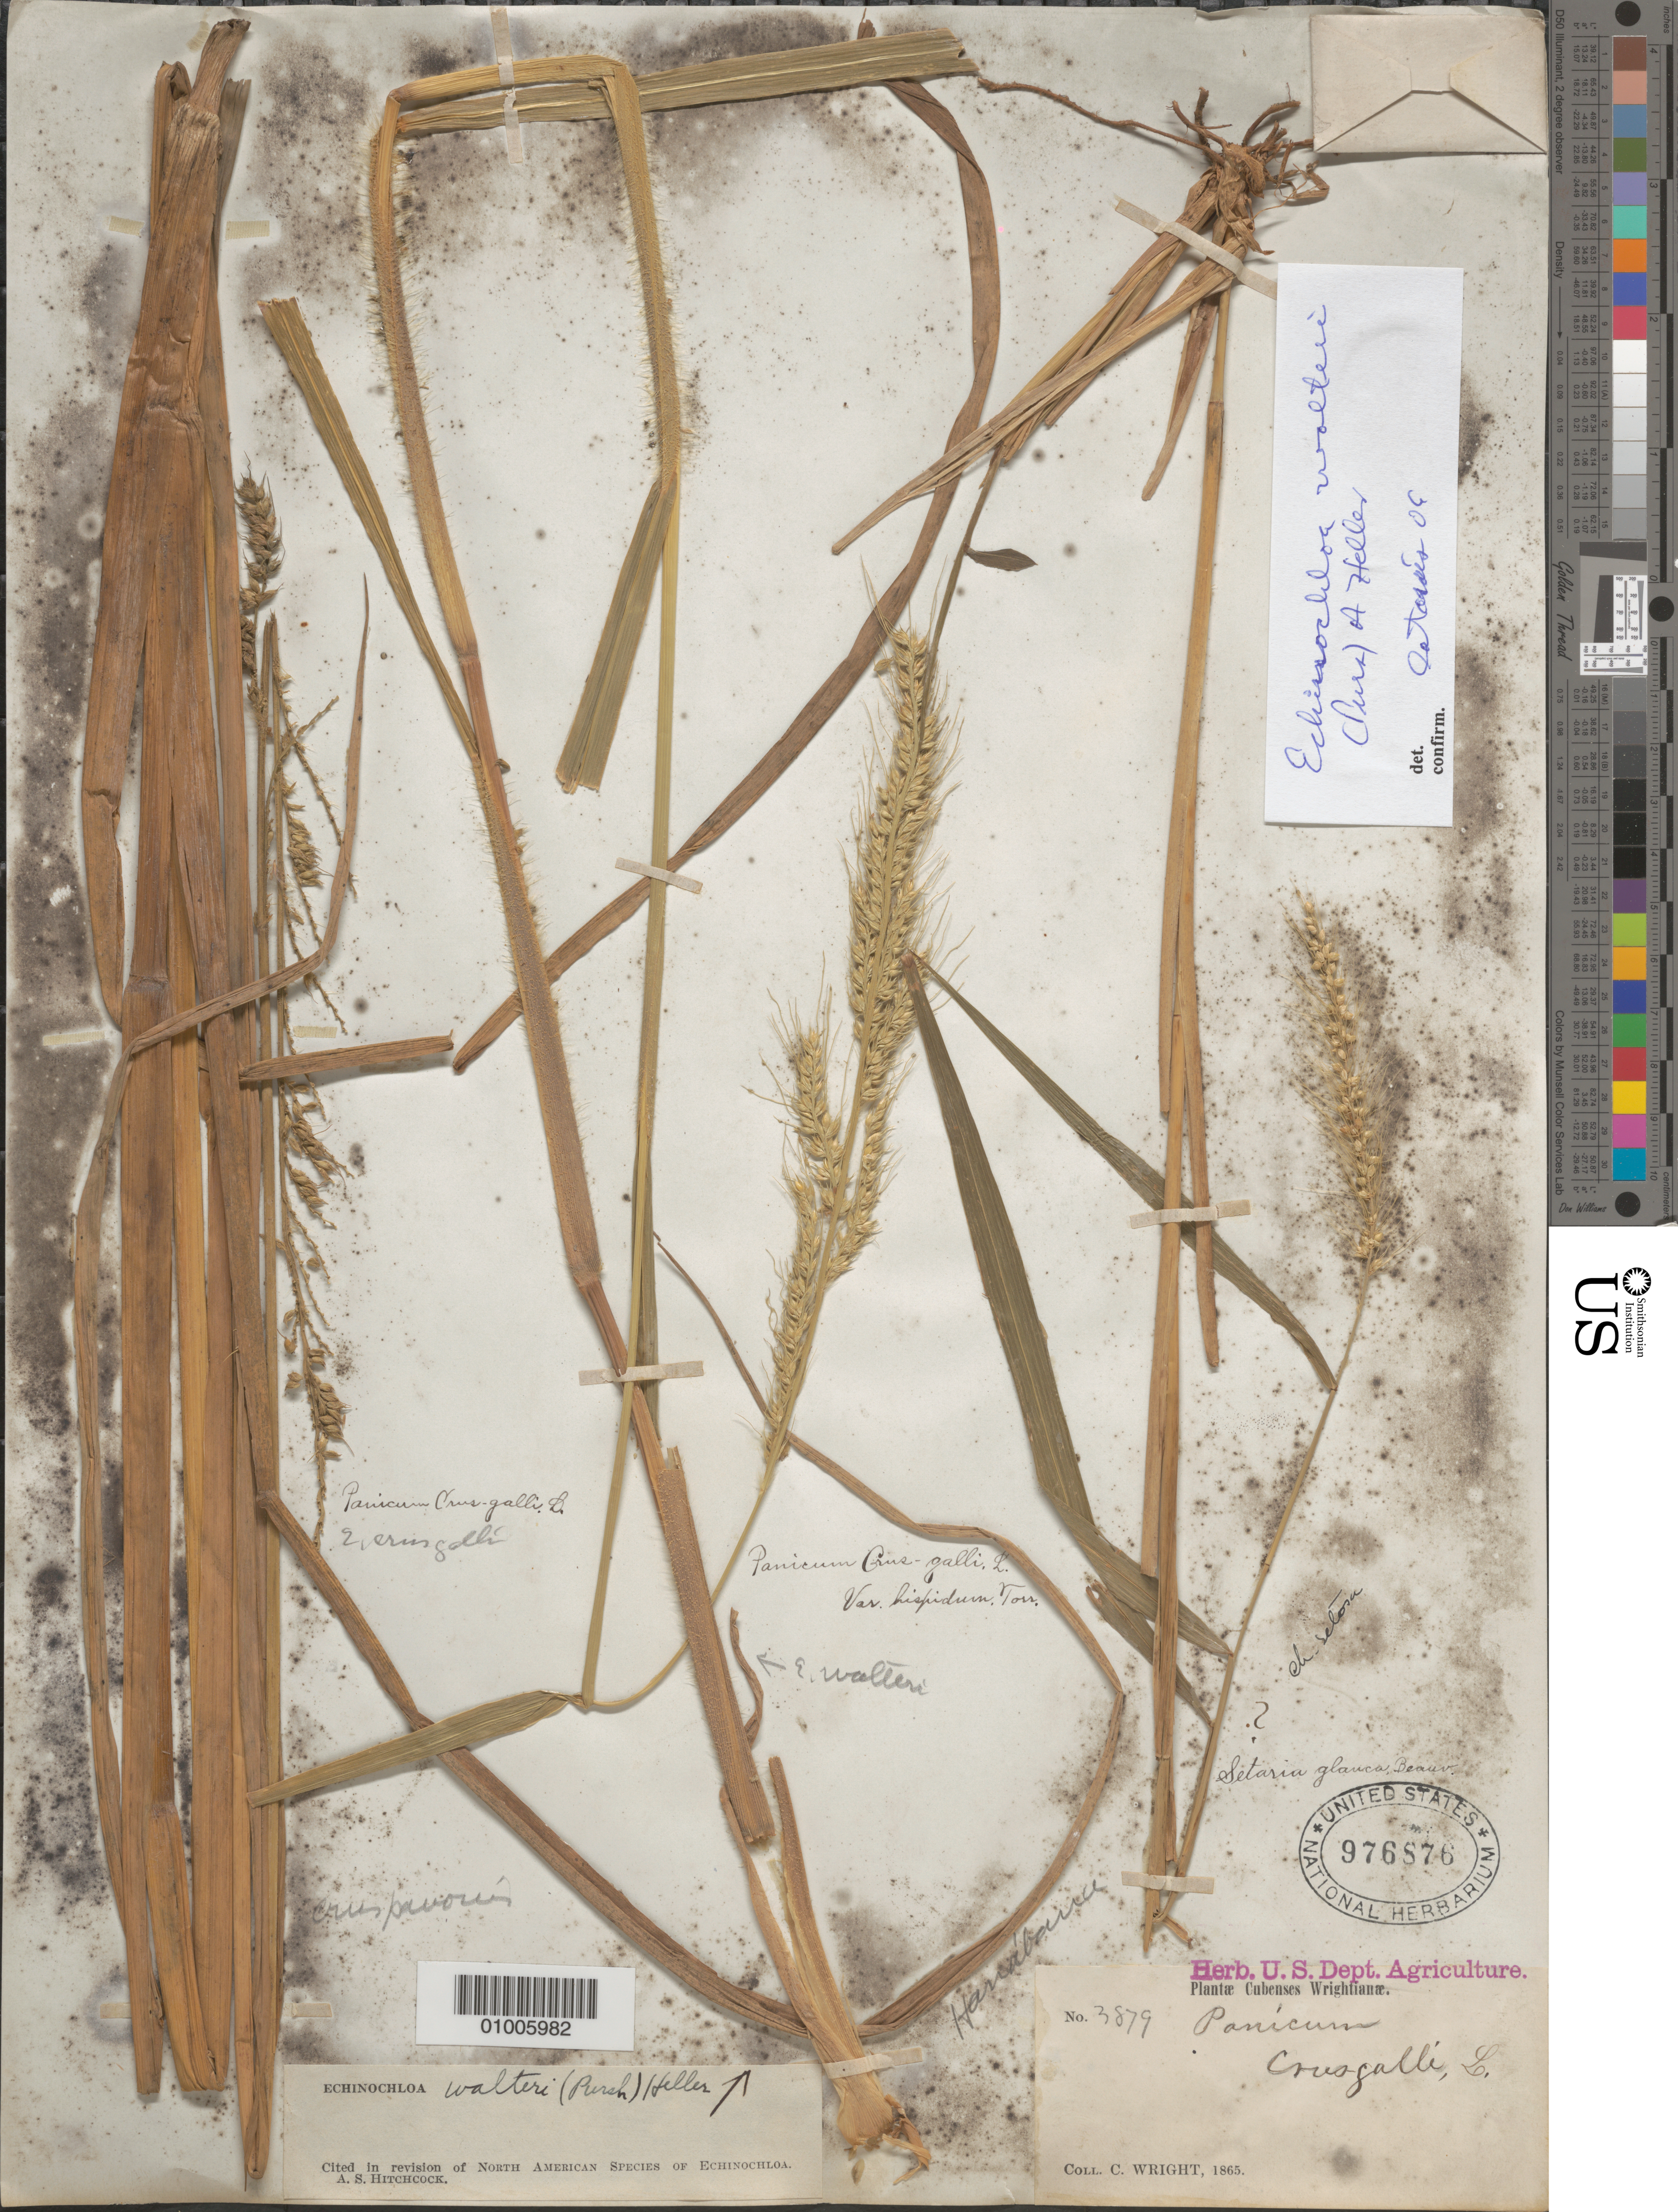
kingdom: Plantae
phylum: Tracheophyta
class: Liliopsida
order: Poales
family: Poaceae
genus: Echinochloa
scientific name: Echinochloa walteri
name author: (Pursh) A. Heller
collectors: C. Wright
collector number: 3879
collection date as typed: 1800 to 1899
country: Cuba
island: Cuba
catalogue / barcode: US 976876